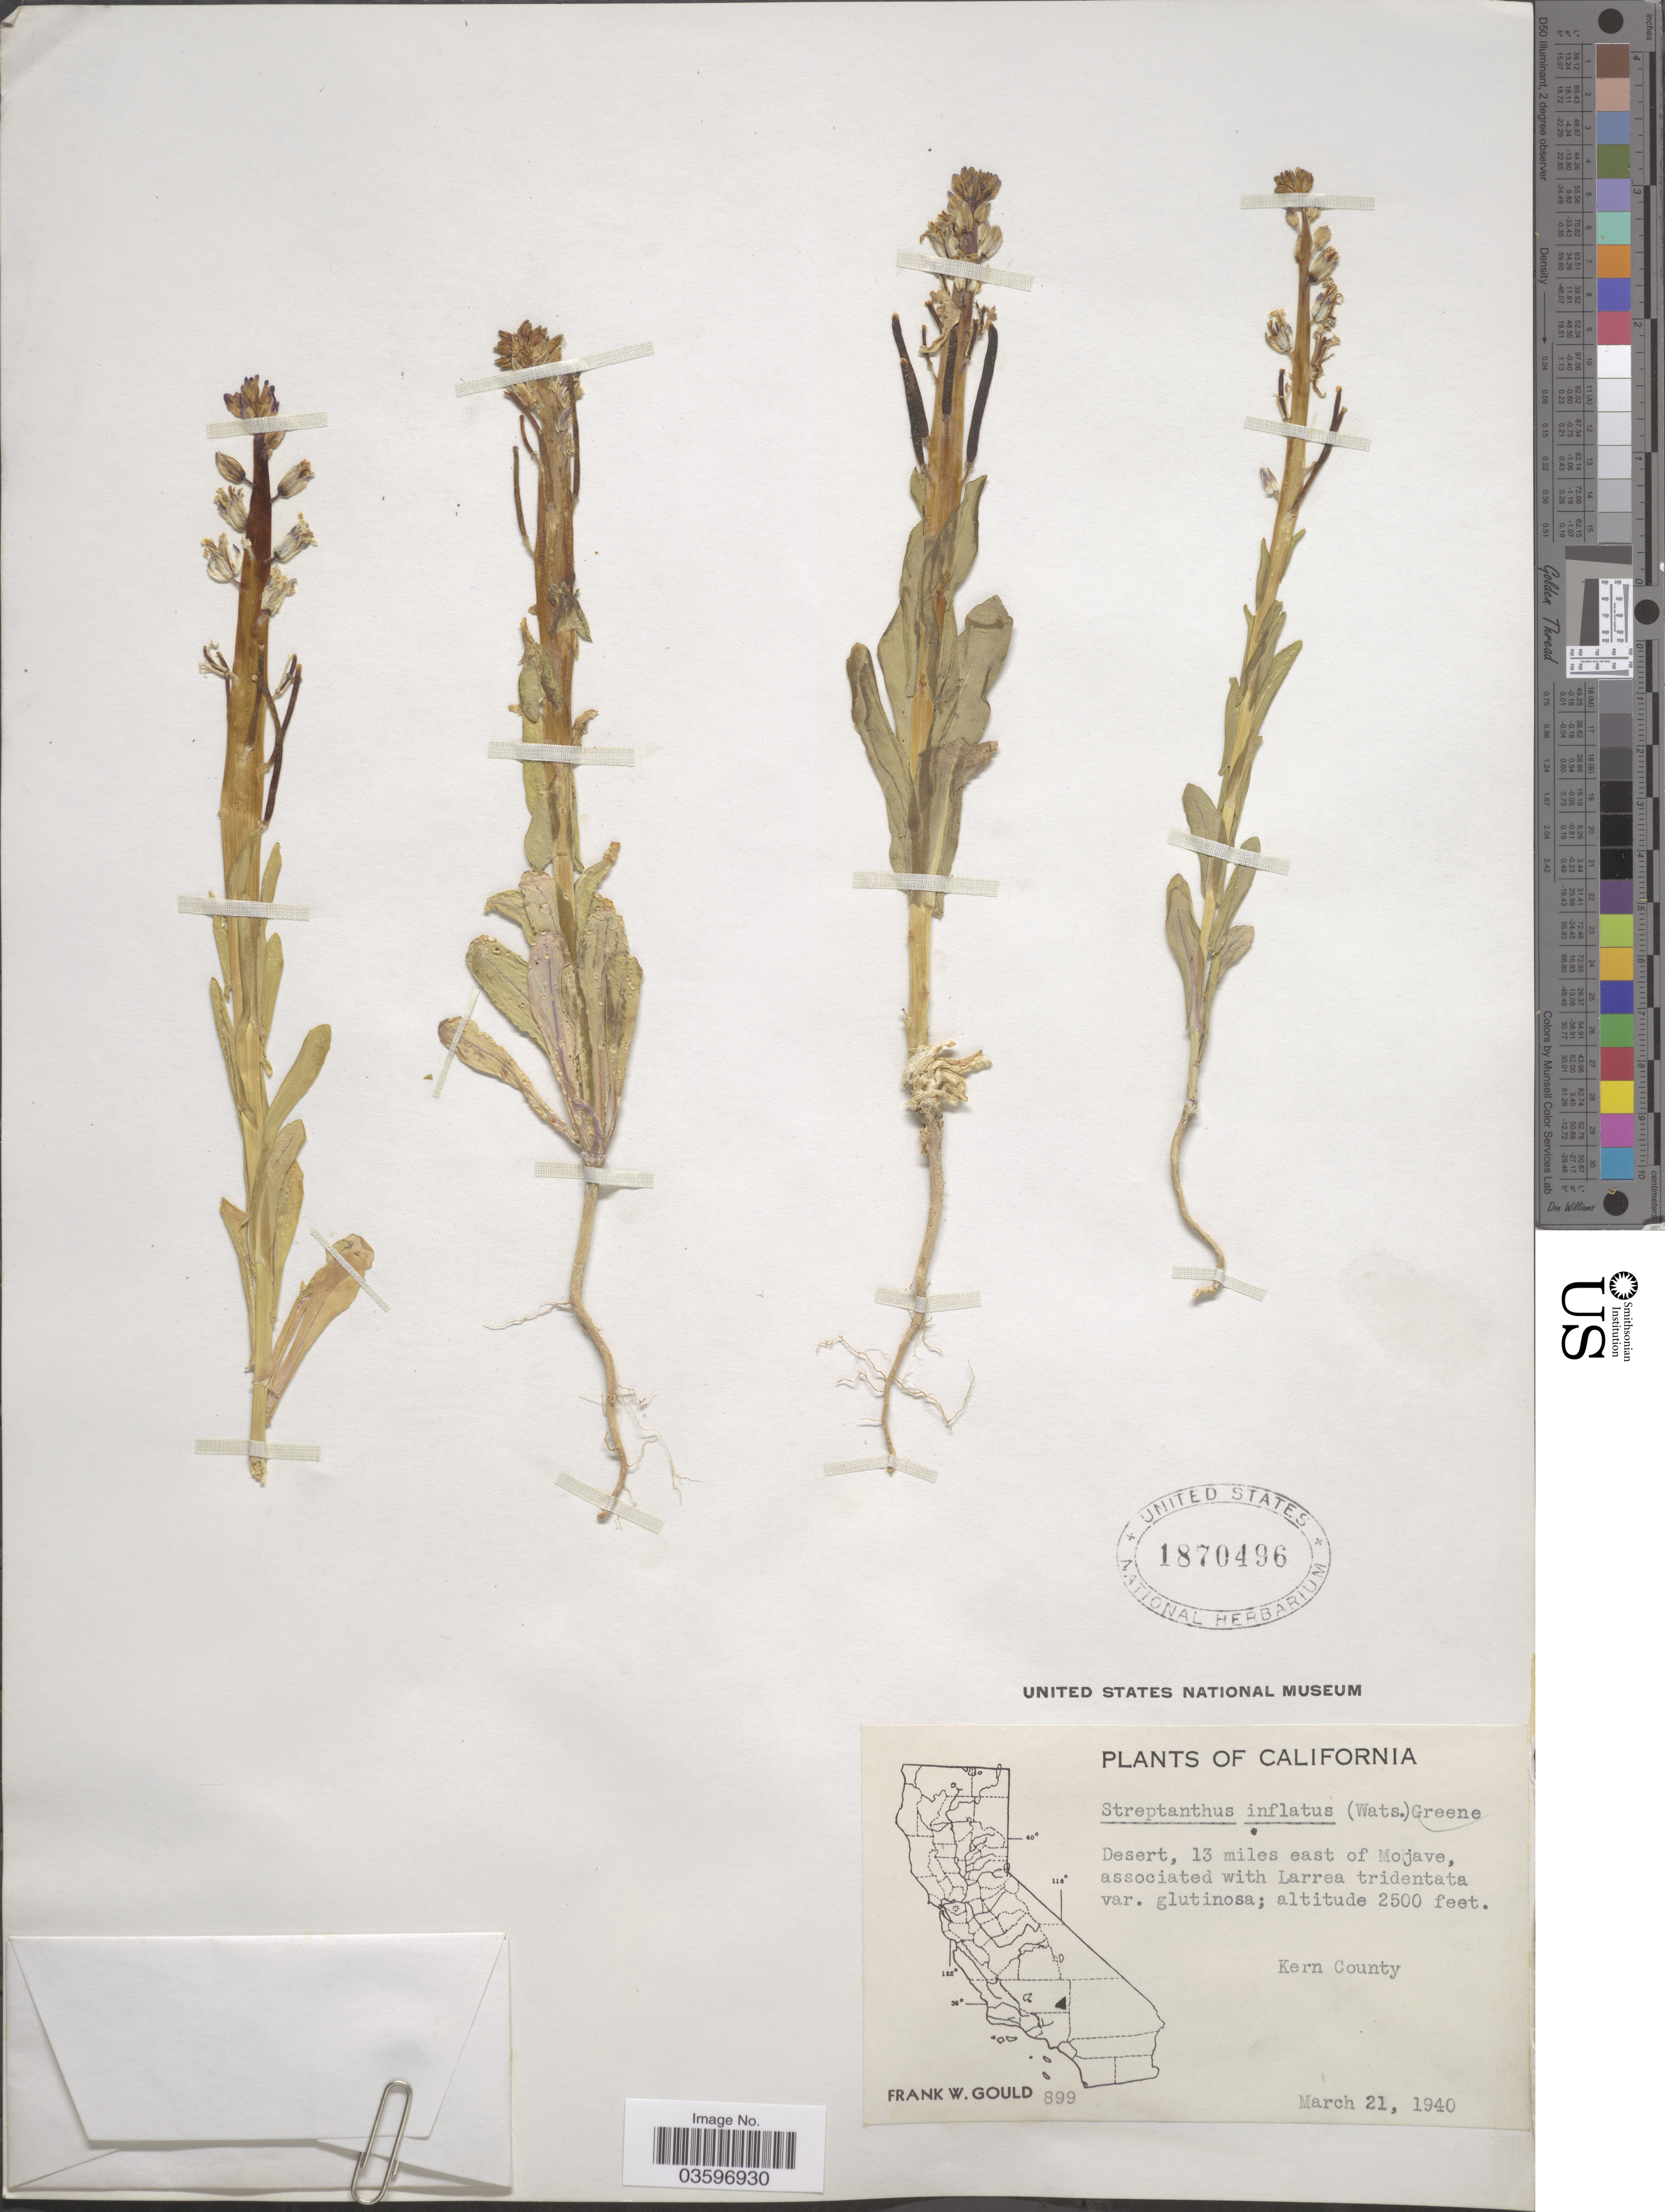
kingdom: Plantae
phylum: Tracheophyta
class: Magnoliopsida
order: Brassicales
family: Brassicaceae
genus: Caulanthus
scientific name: Caulanthus inflatus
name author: S. Watson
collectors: F. W. Gould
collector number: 899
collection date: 1940-03-21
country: United States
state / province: California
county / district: Kern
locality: Desert, 13 miles east of Mojave. Kern County.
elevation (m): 762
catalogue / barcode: US 1870496